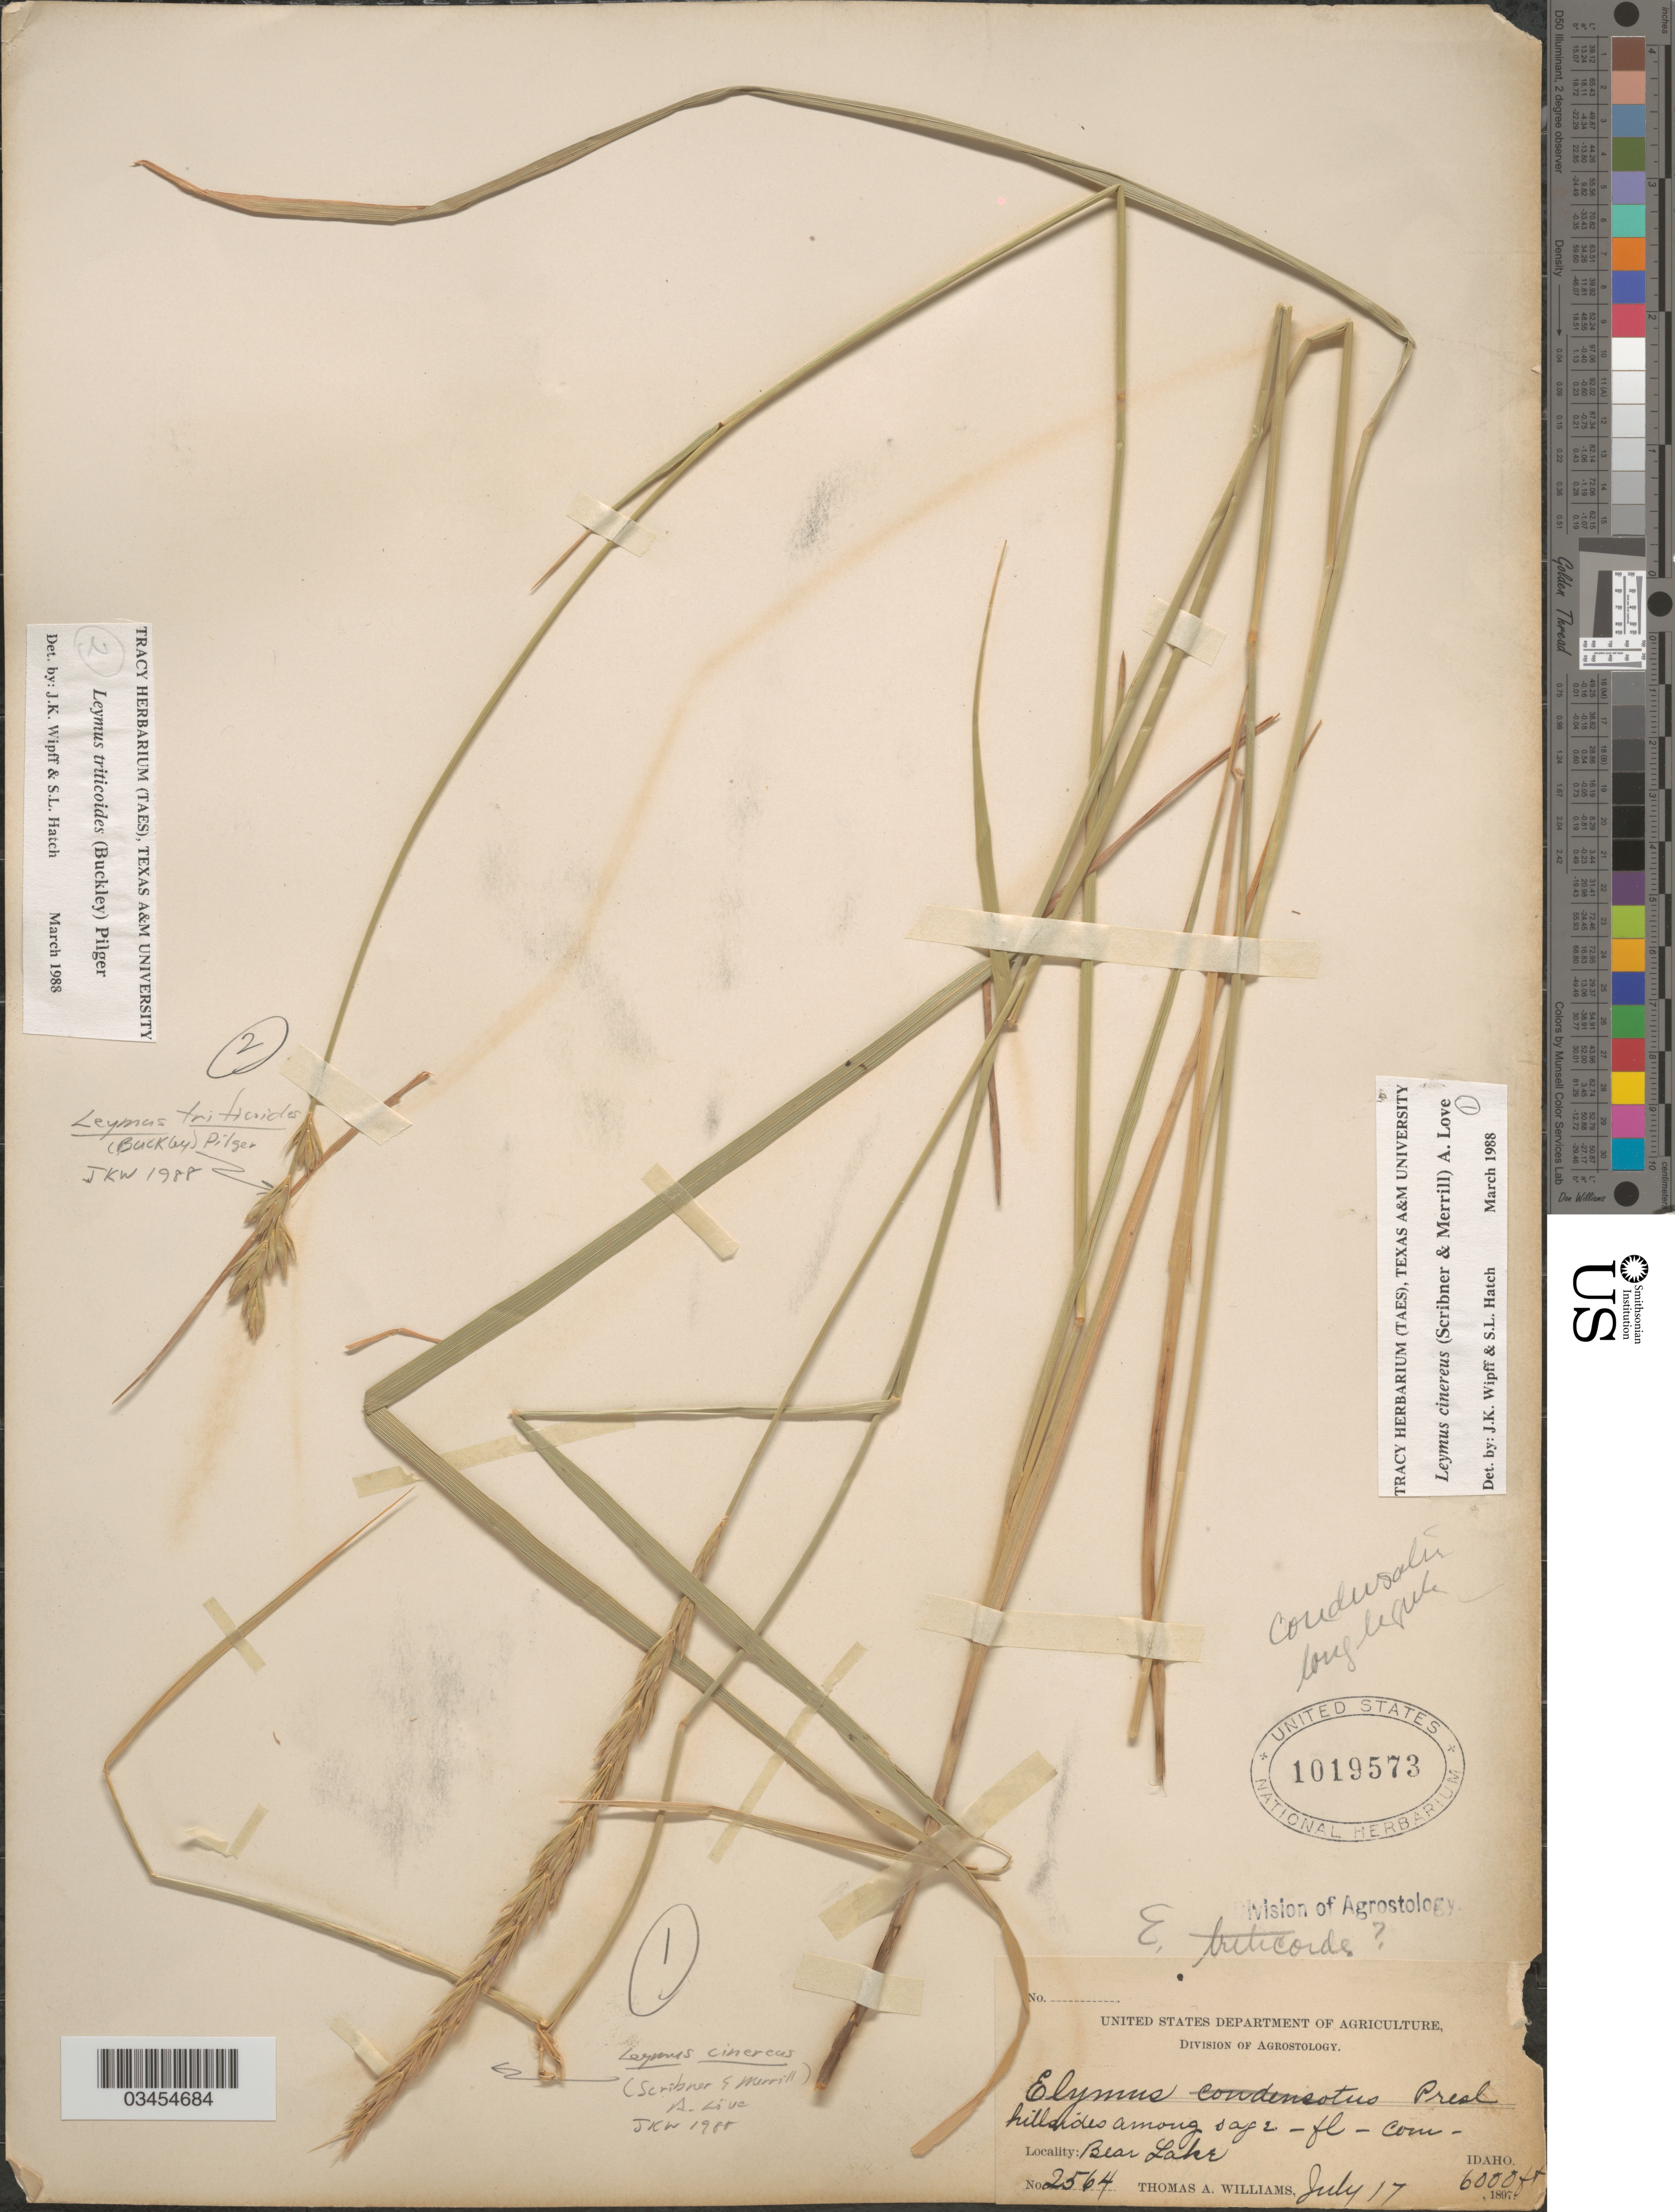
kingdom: Plantae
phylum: Tracheophyta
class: Liliopsida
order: Poales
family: Poaceae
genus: Leymus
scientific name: Leymus cinereus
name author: (Scribn. & Merr.) Á. Löve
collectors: T. A. Williams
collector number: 2564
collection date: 1897-07-17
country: United States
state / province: Idaho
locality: Bear Lake.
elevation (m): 1829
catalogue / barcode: US 1019573